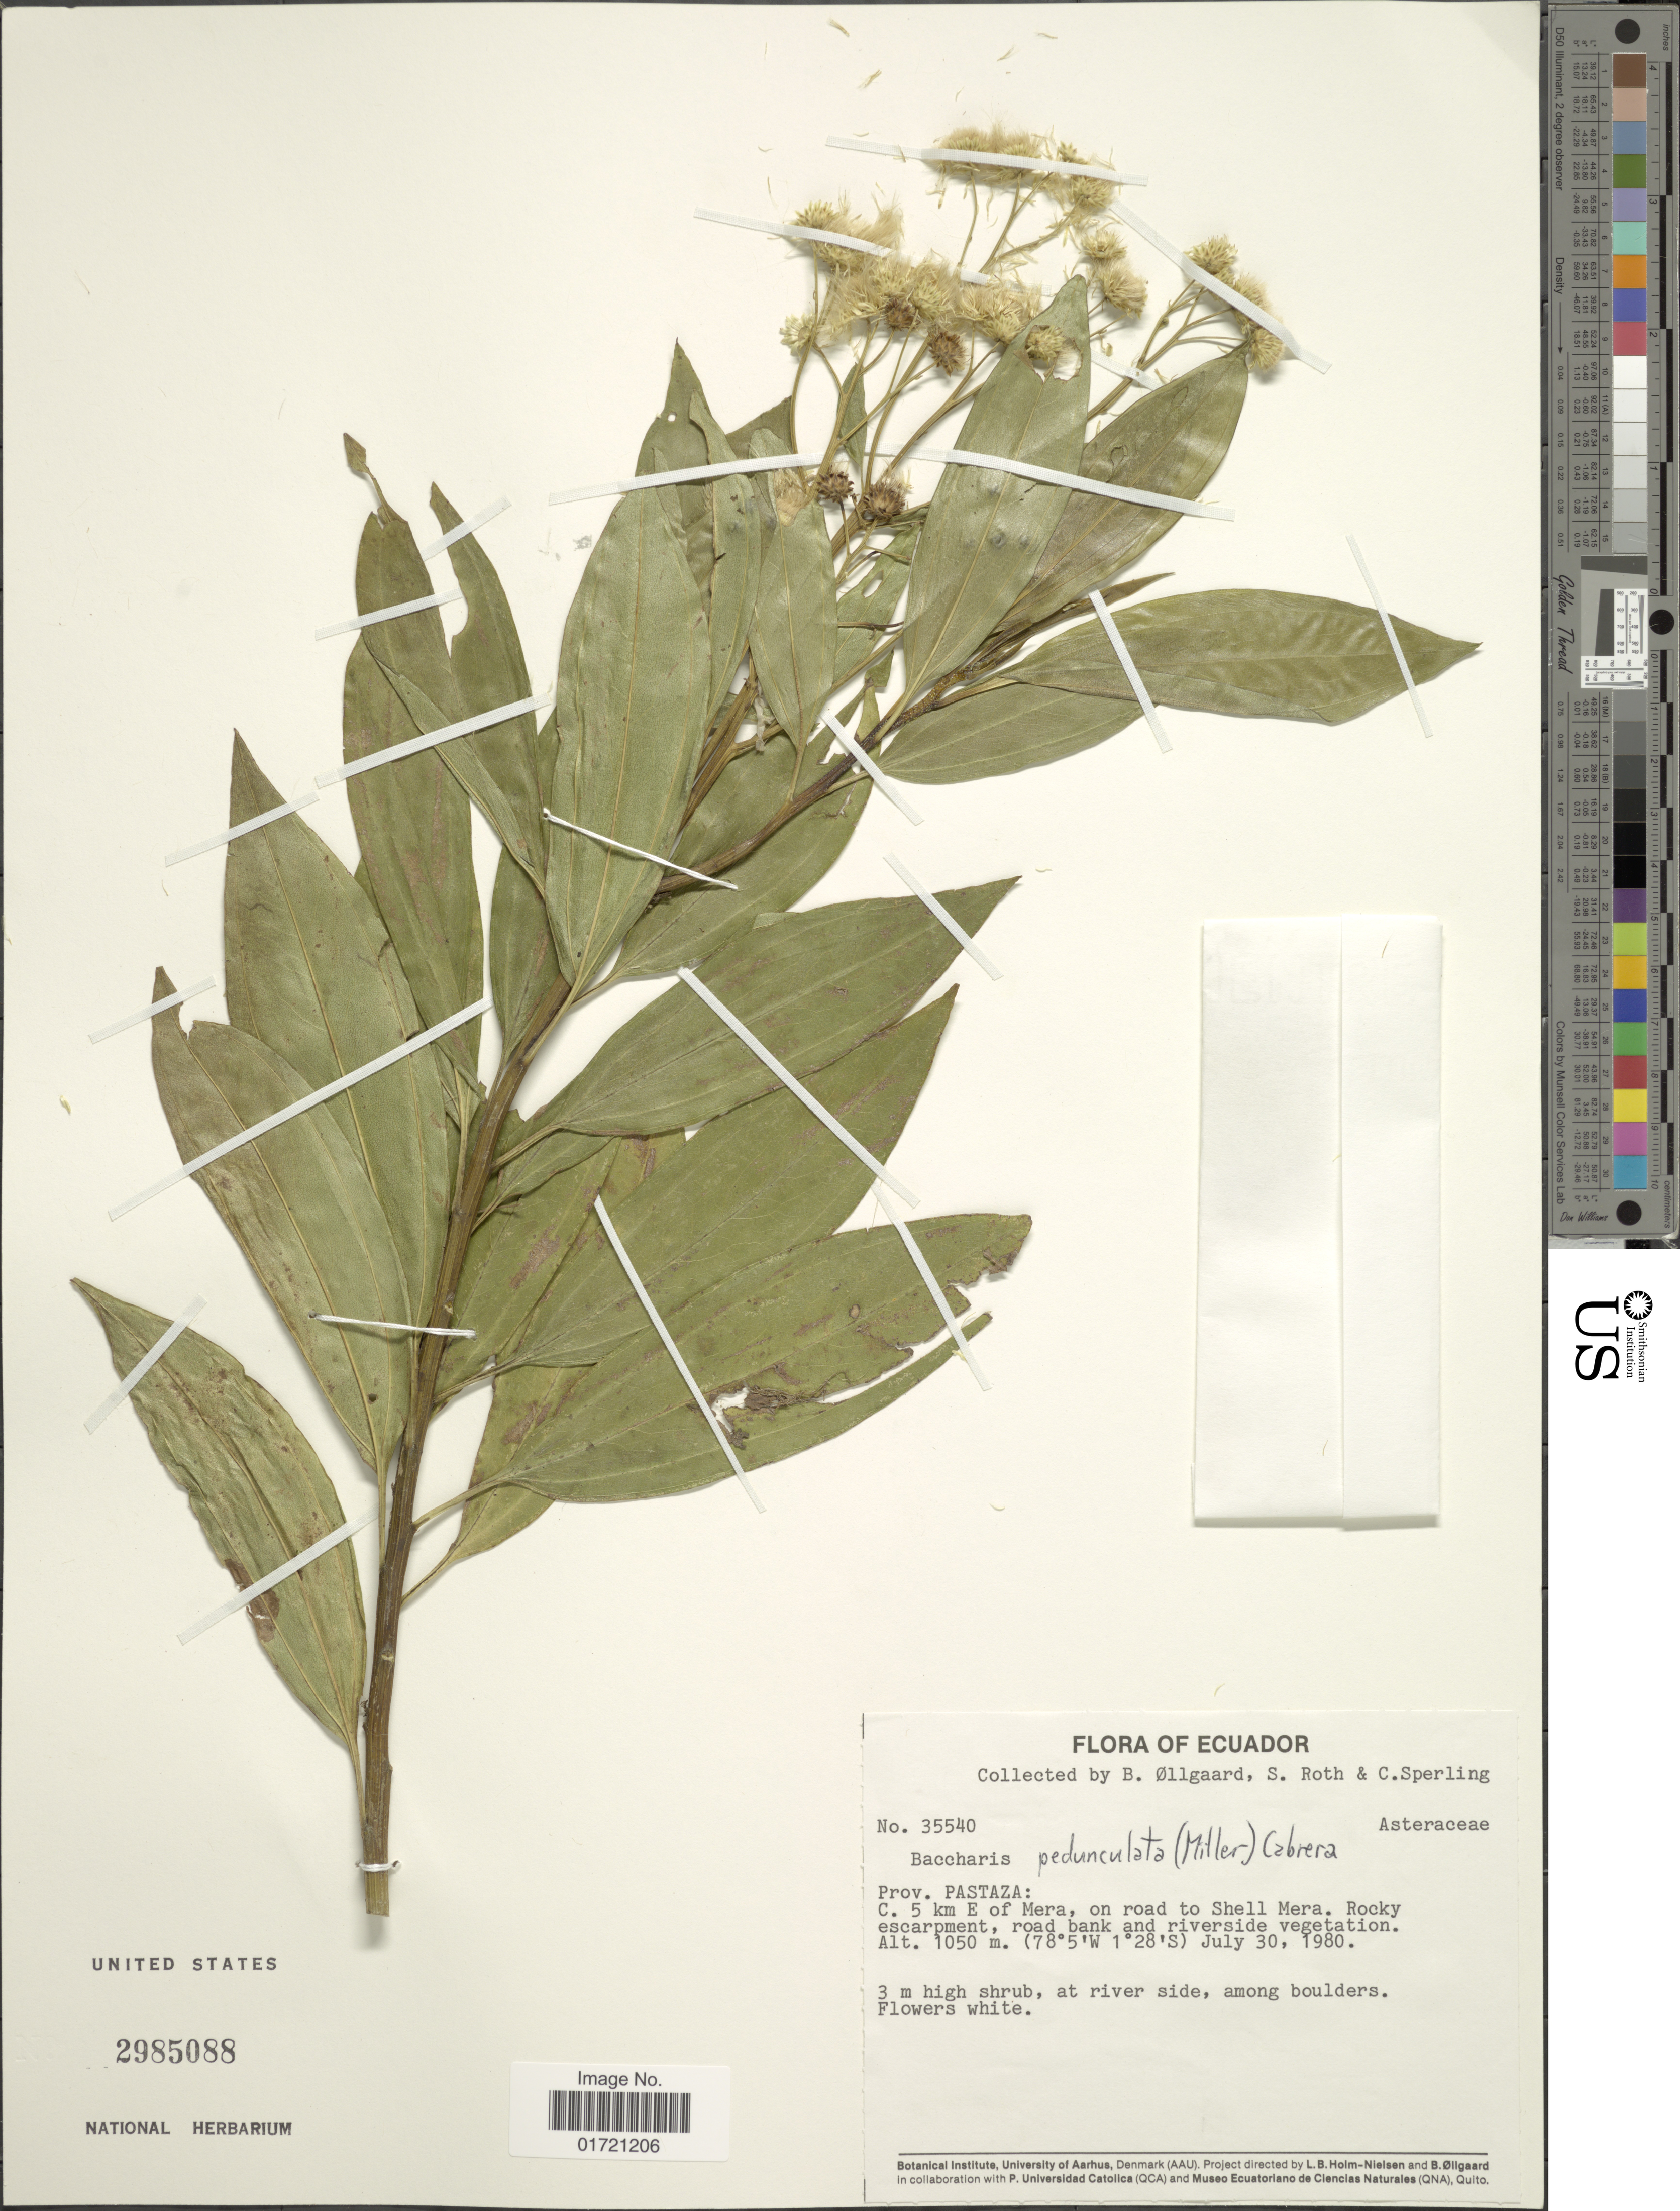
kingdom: Plantae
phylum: Tracheophyta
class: Magnoliopsida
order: Asterales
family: Asteraceae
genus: Baccharis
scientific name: Baccharis pedunculata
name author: (Mill.) Cabrera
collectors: B. Øllgaard, S. Roth & C. Sperling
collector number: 35540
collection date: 1980-07-30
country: Ecuador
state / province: Pastaza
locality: Prov. Pastaza: C. 5 km E of Mera, on road to Shell Mera.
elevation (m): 1050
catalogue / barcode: US 2985088